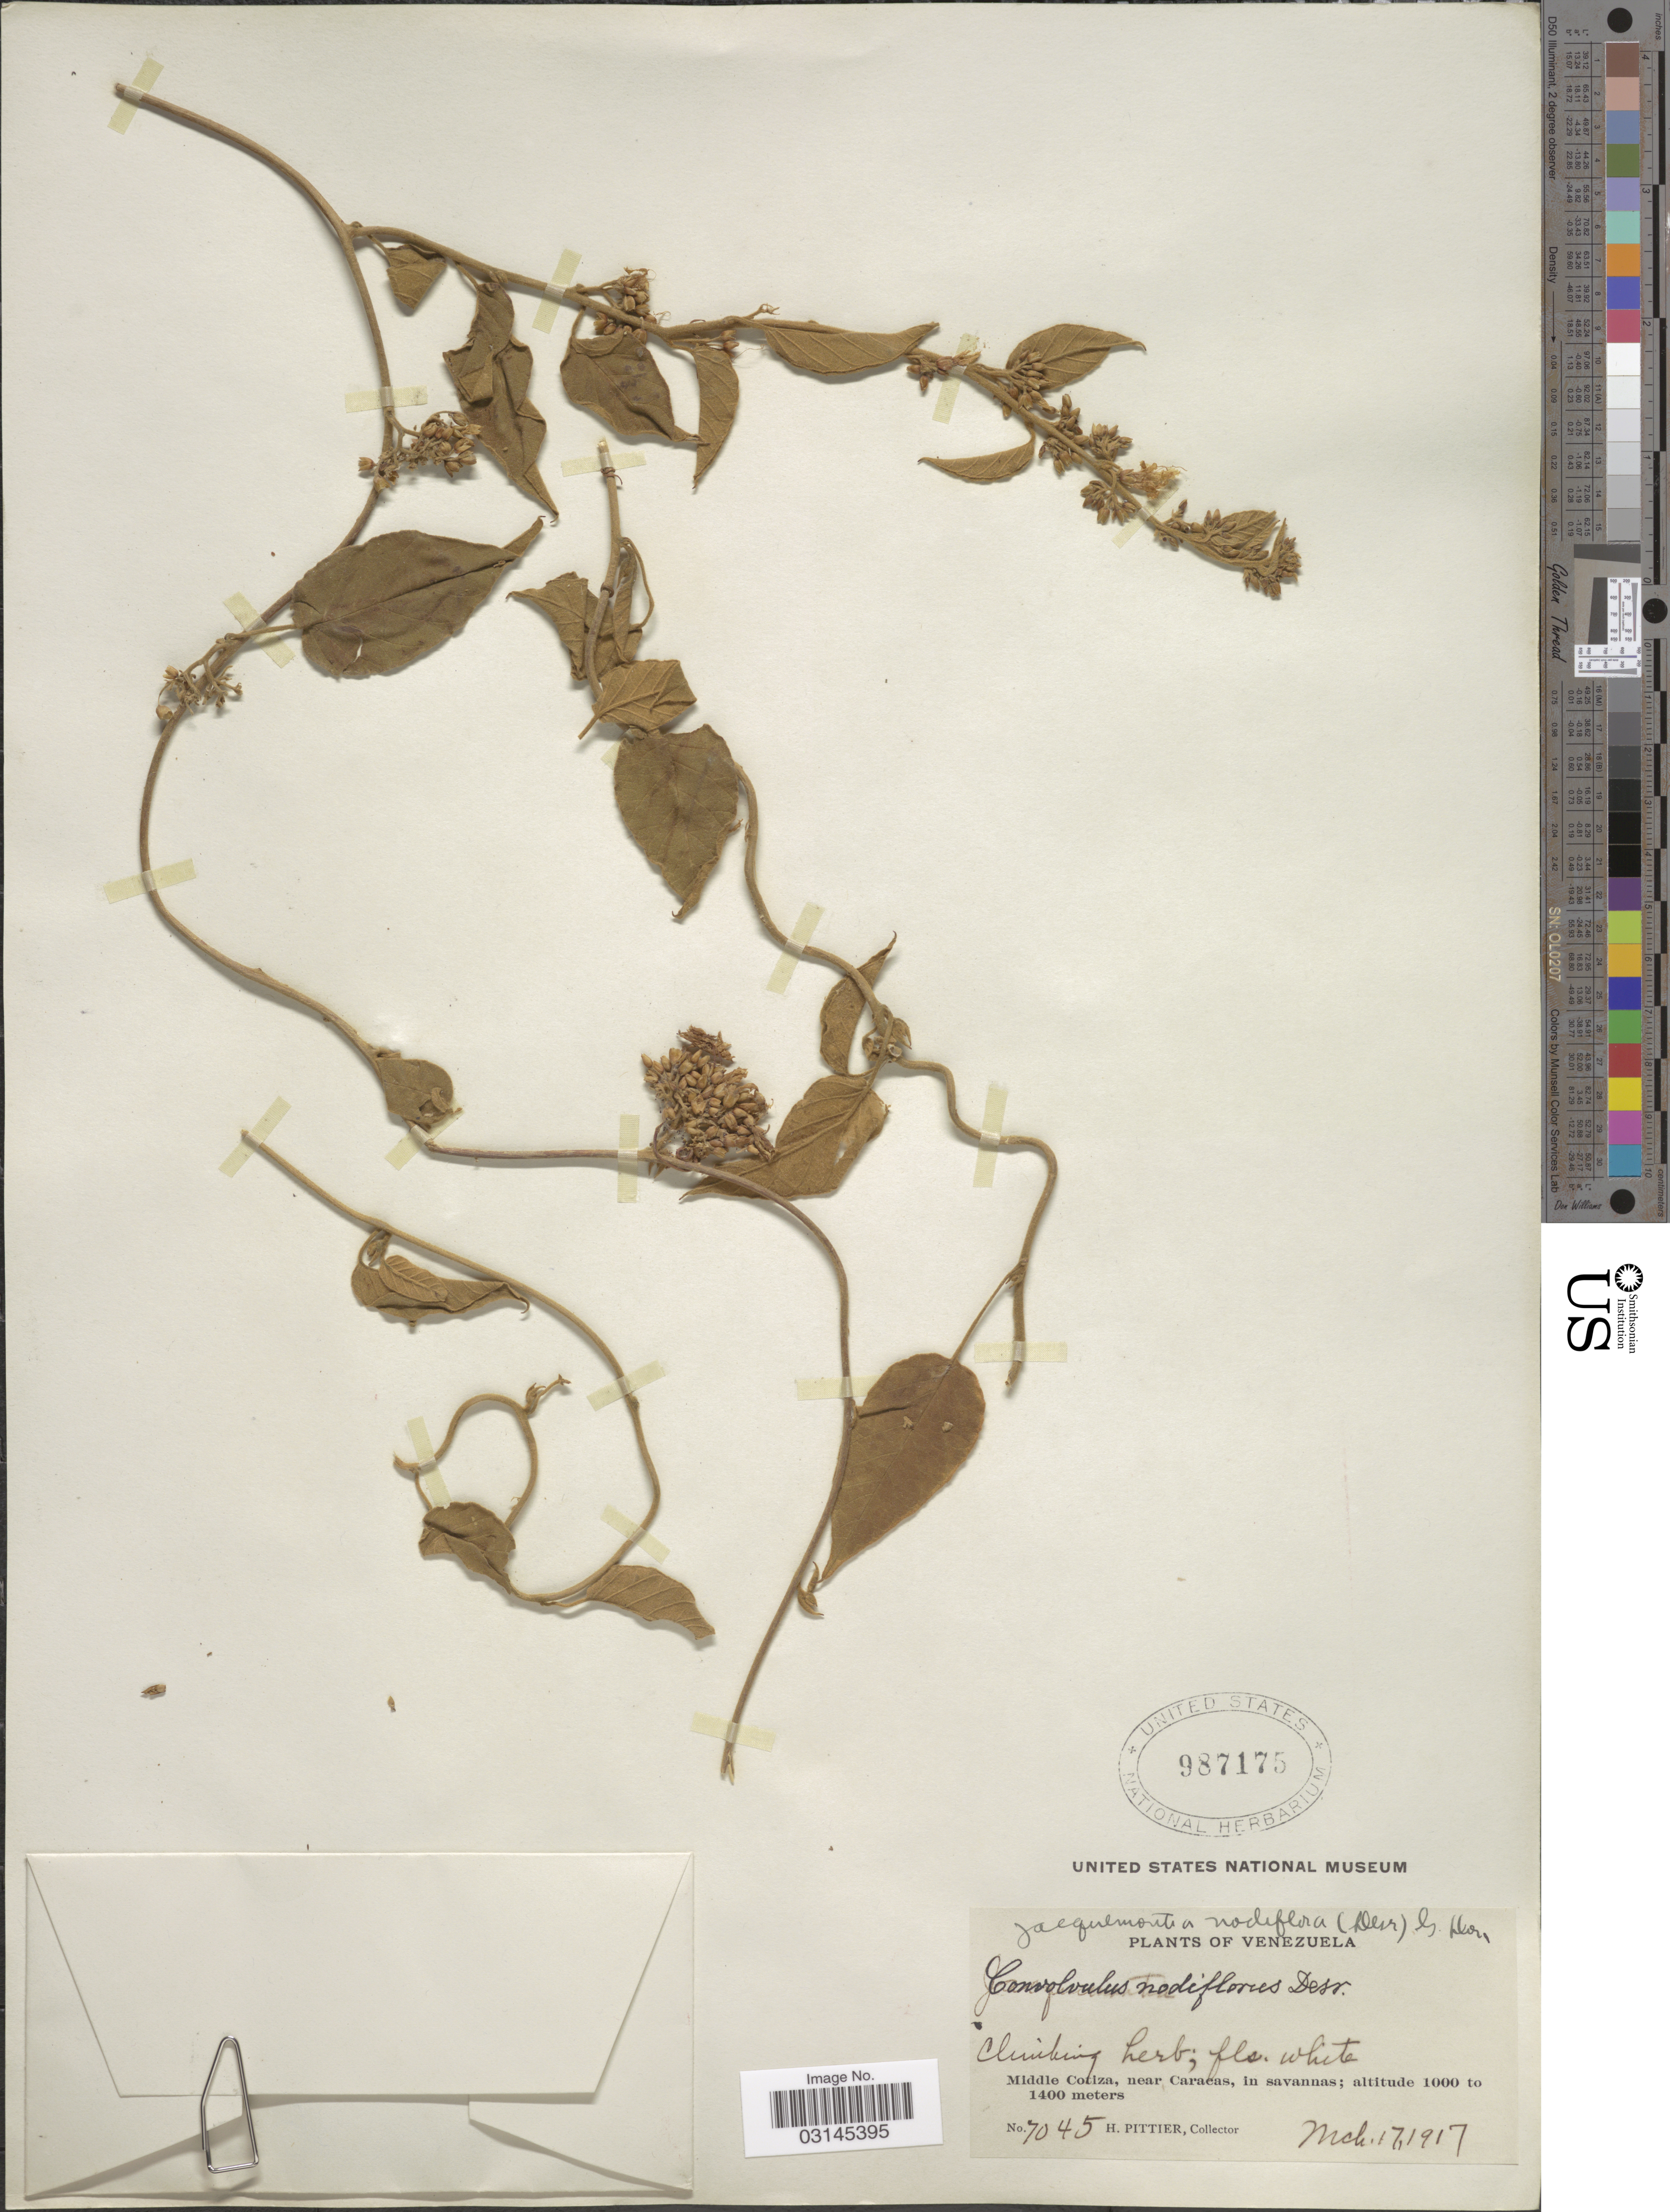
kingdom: Plantae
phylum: Tracheophyta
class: Magnoliopsida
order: Solanales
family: Convolvulaceae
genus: Convolvulus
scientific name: Convolvulus nodiflorus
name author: Desr.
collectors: H. F. Pittier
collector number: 7045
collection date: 1917-03-17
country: Venezuela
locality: Middle Cotiza, near Caracas.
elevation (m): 1000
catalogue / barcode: US 987175